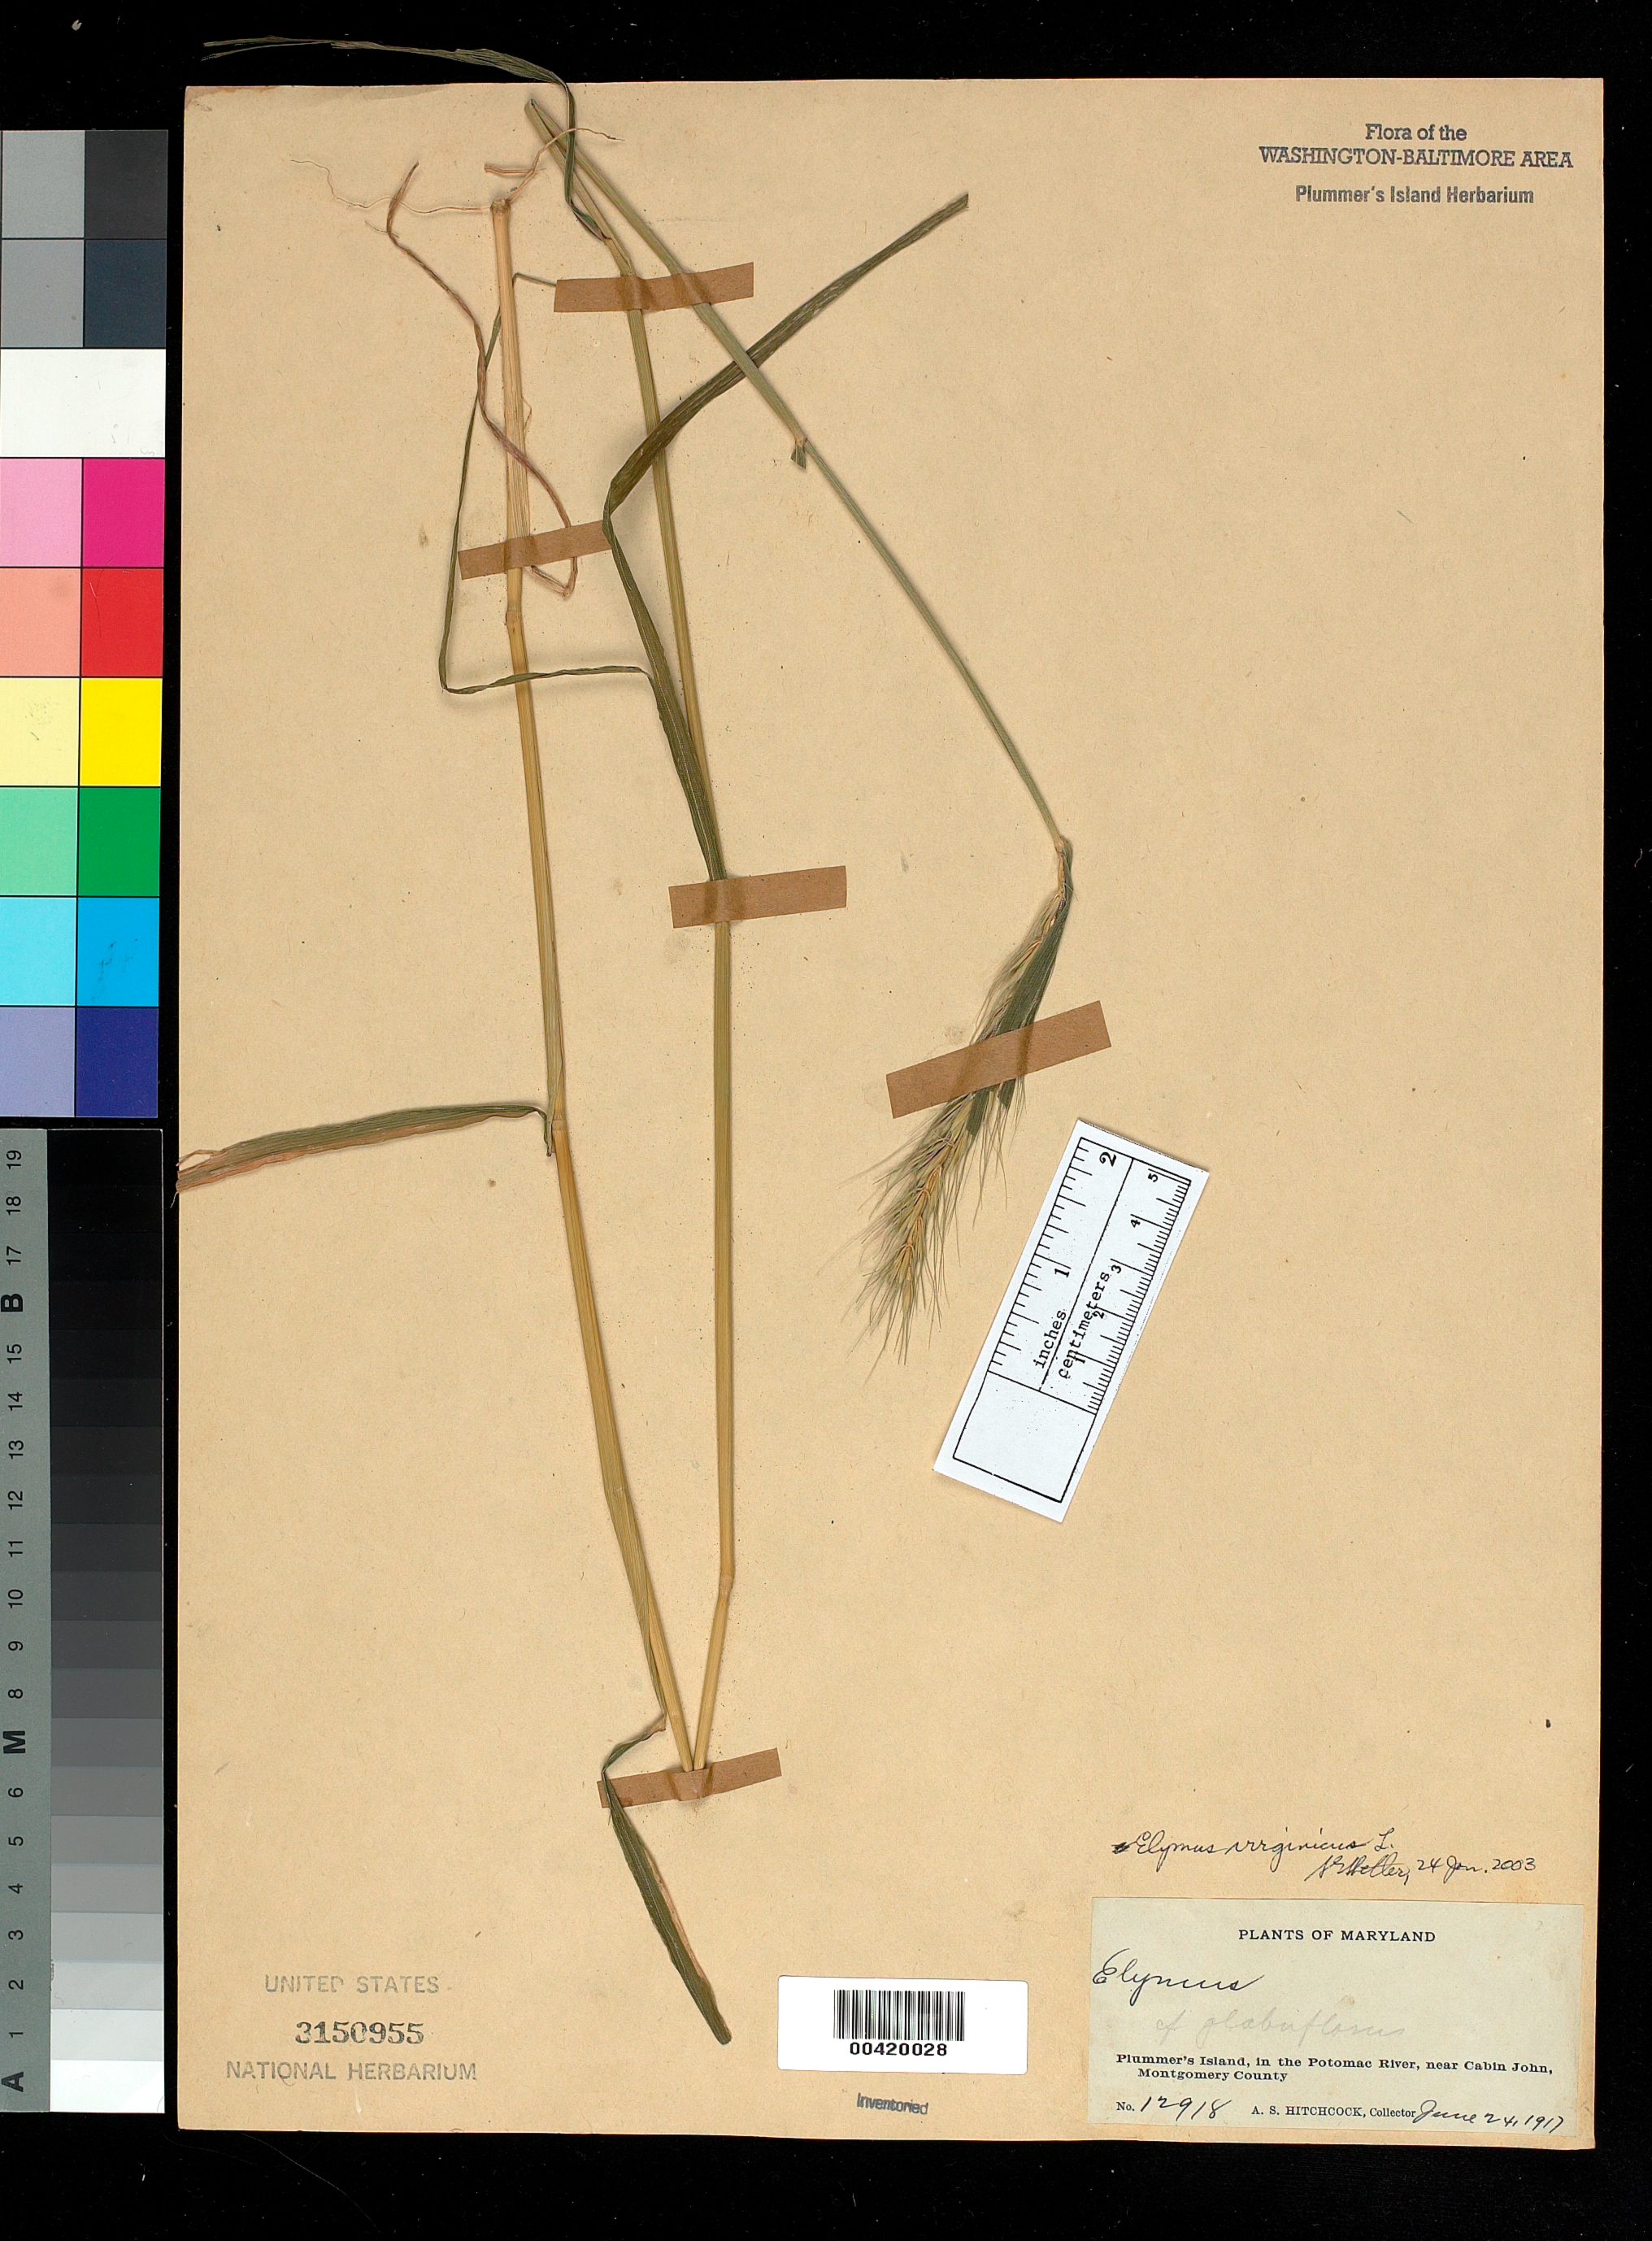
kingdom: Plantae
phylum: Tracheophyta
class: Liliopsida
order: Poales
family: Poaceae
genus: Elymus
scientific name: Elymus macgregorii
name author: R.E. Brooks & J.J.N. Campb.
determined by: Campbell, J. J. N., (KY), University of Kentucky (UNITED STATES)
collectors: A. S. Hitchcock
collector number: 12918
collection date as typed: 24 Jun 1917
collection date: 1917-06-24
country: United States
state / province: Maryland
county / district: Montgomery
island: Plummers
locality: Plummer's Island C. & O. Canal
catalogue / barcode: US 3150955